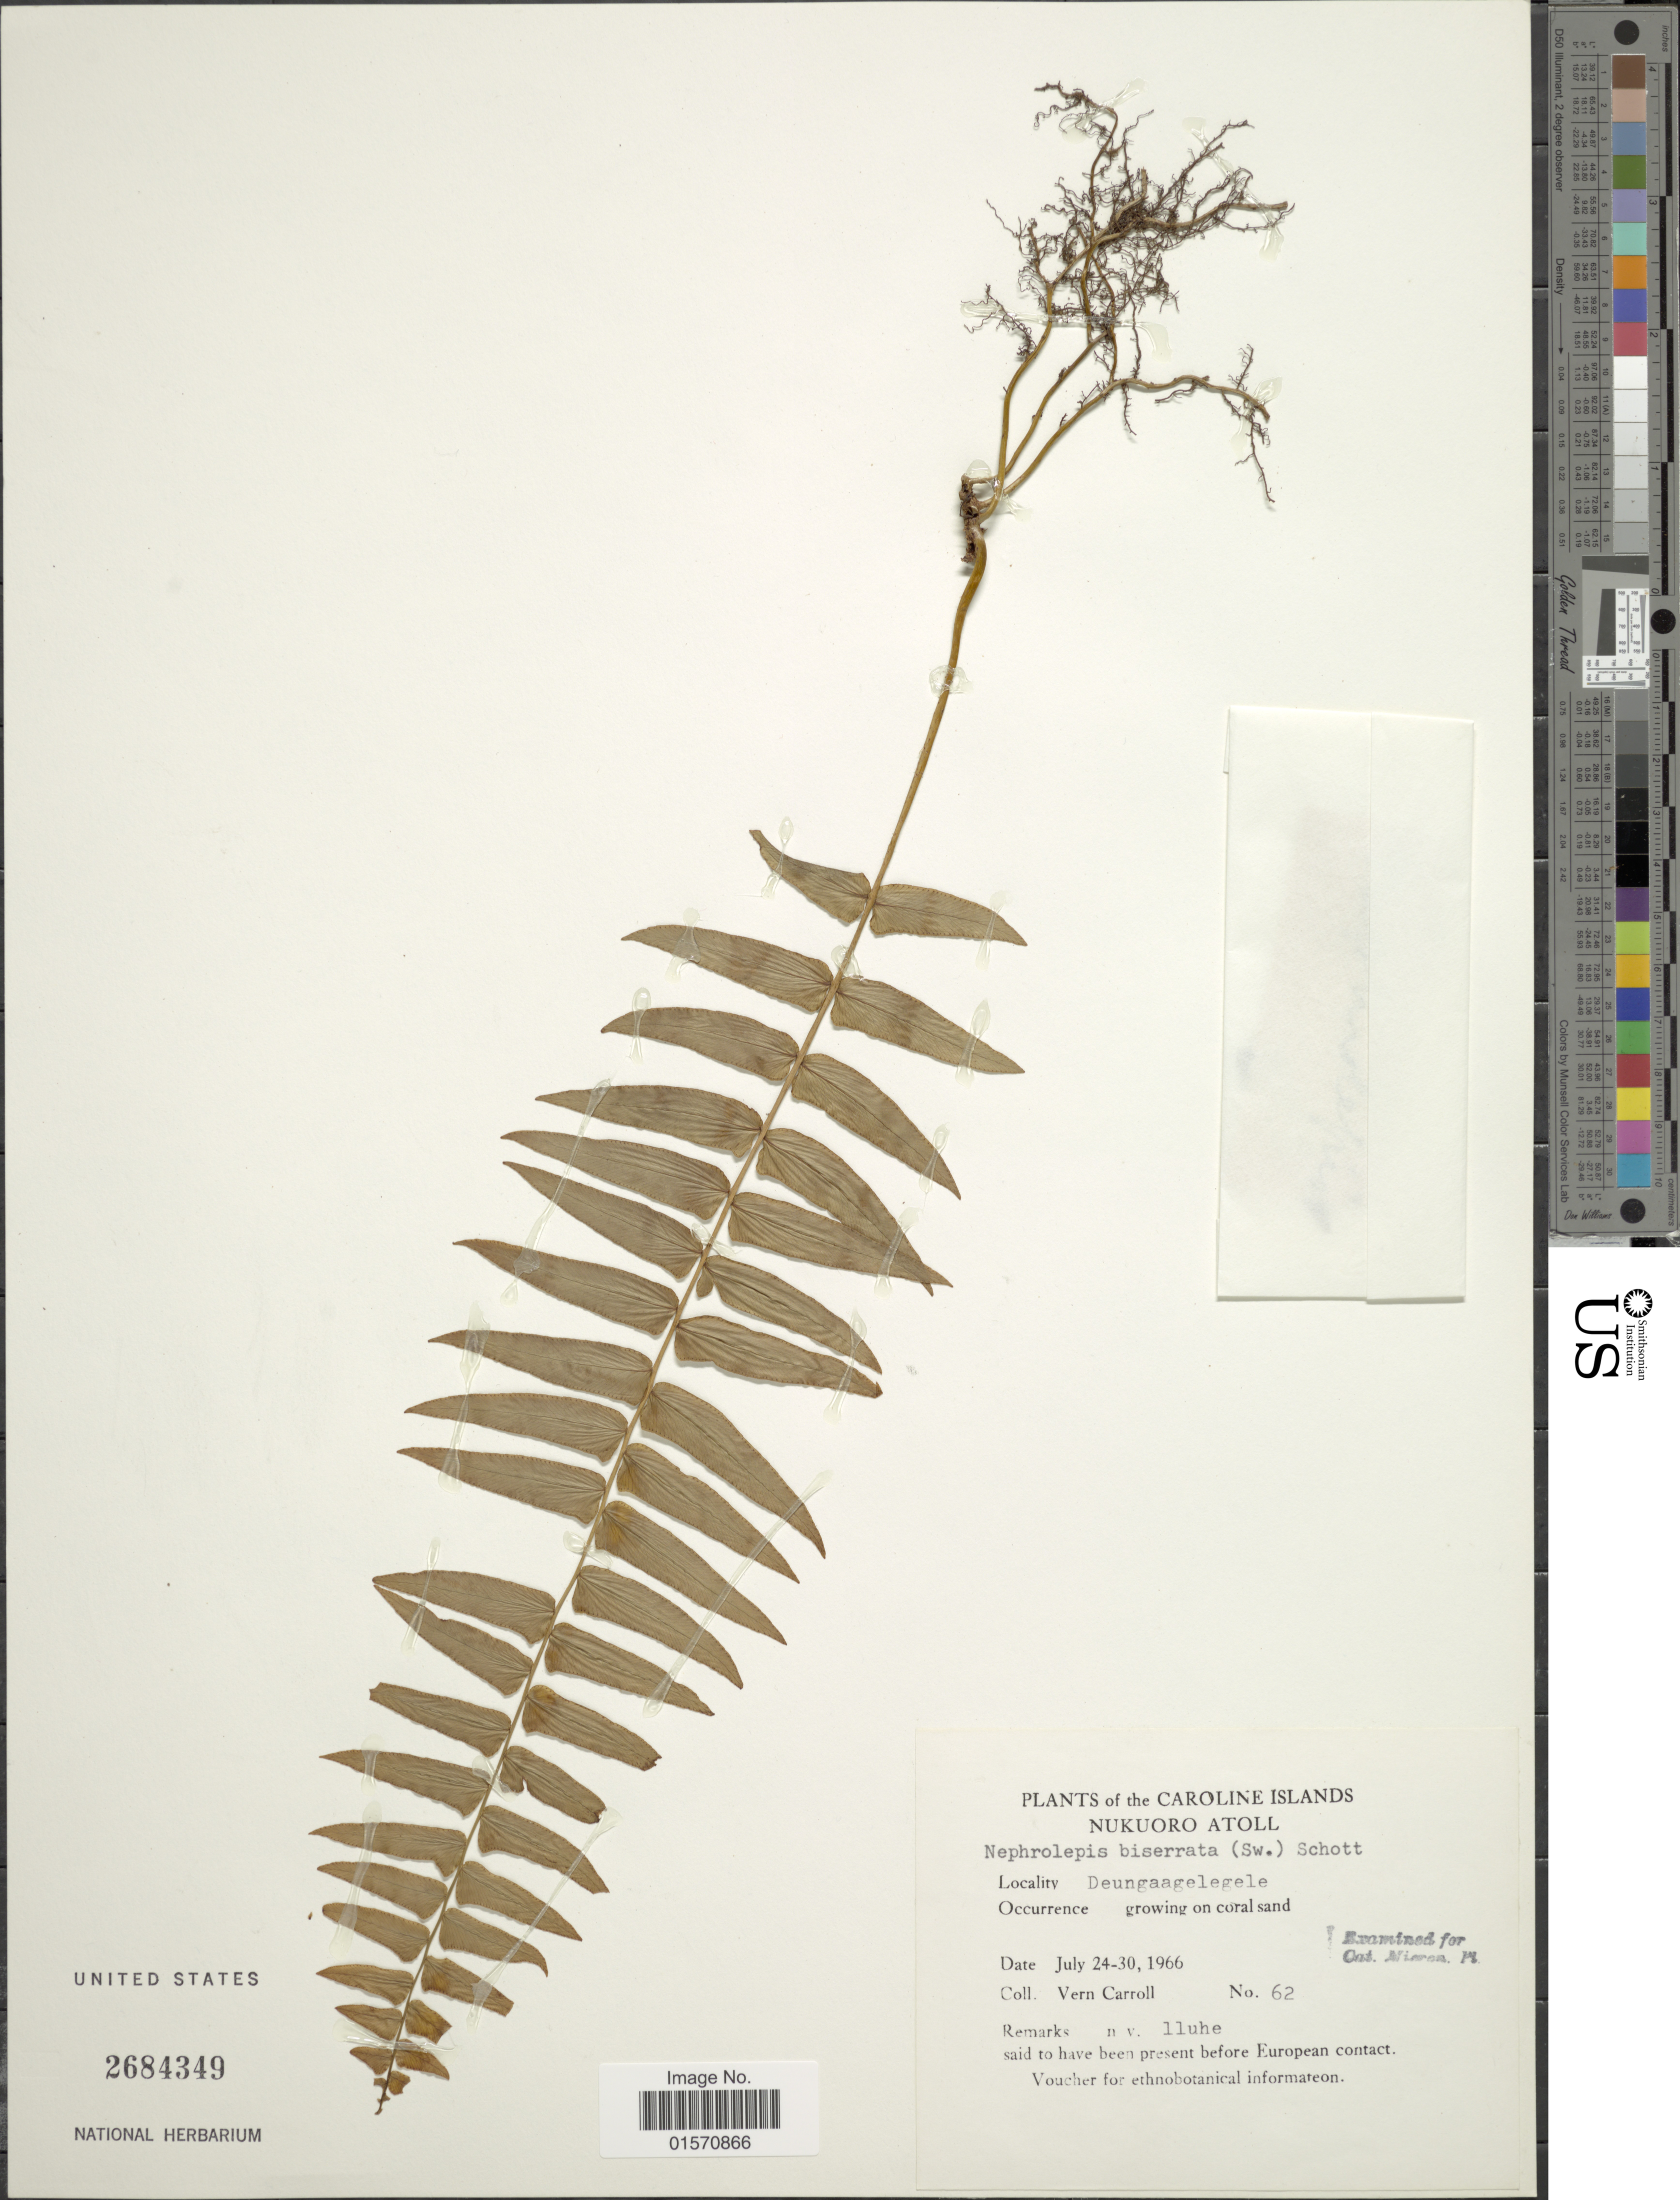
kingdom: Plantae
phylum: Tracheophyta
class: Polypodiopsida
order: Polypodiales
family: Nephrolepidaceae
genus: Nephrolepis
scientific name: Nephrolepis biserrata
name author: (Sw.) Schott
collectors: V. Carroll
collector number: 62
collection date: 1966-07-24/1966-07-30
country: Micronesia, Federated States of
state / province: Pohnpei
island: Nukuoro Atoll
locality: Caroline Islands. Nukuoro Atoll. Deungaagelegele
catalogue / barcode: US 2684349